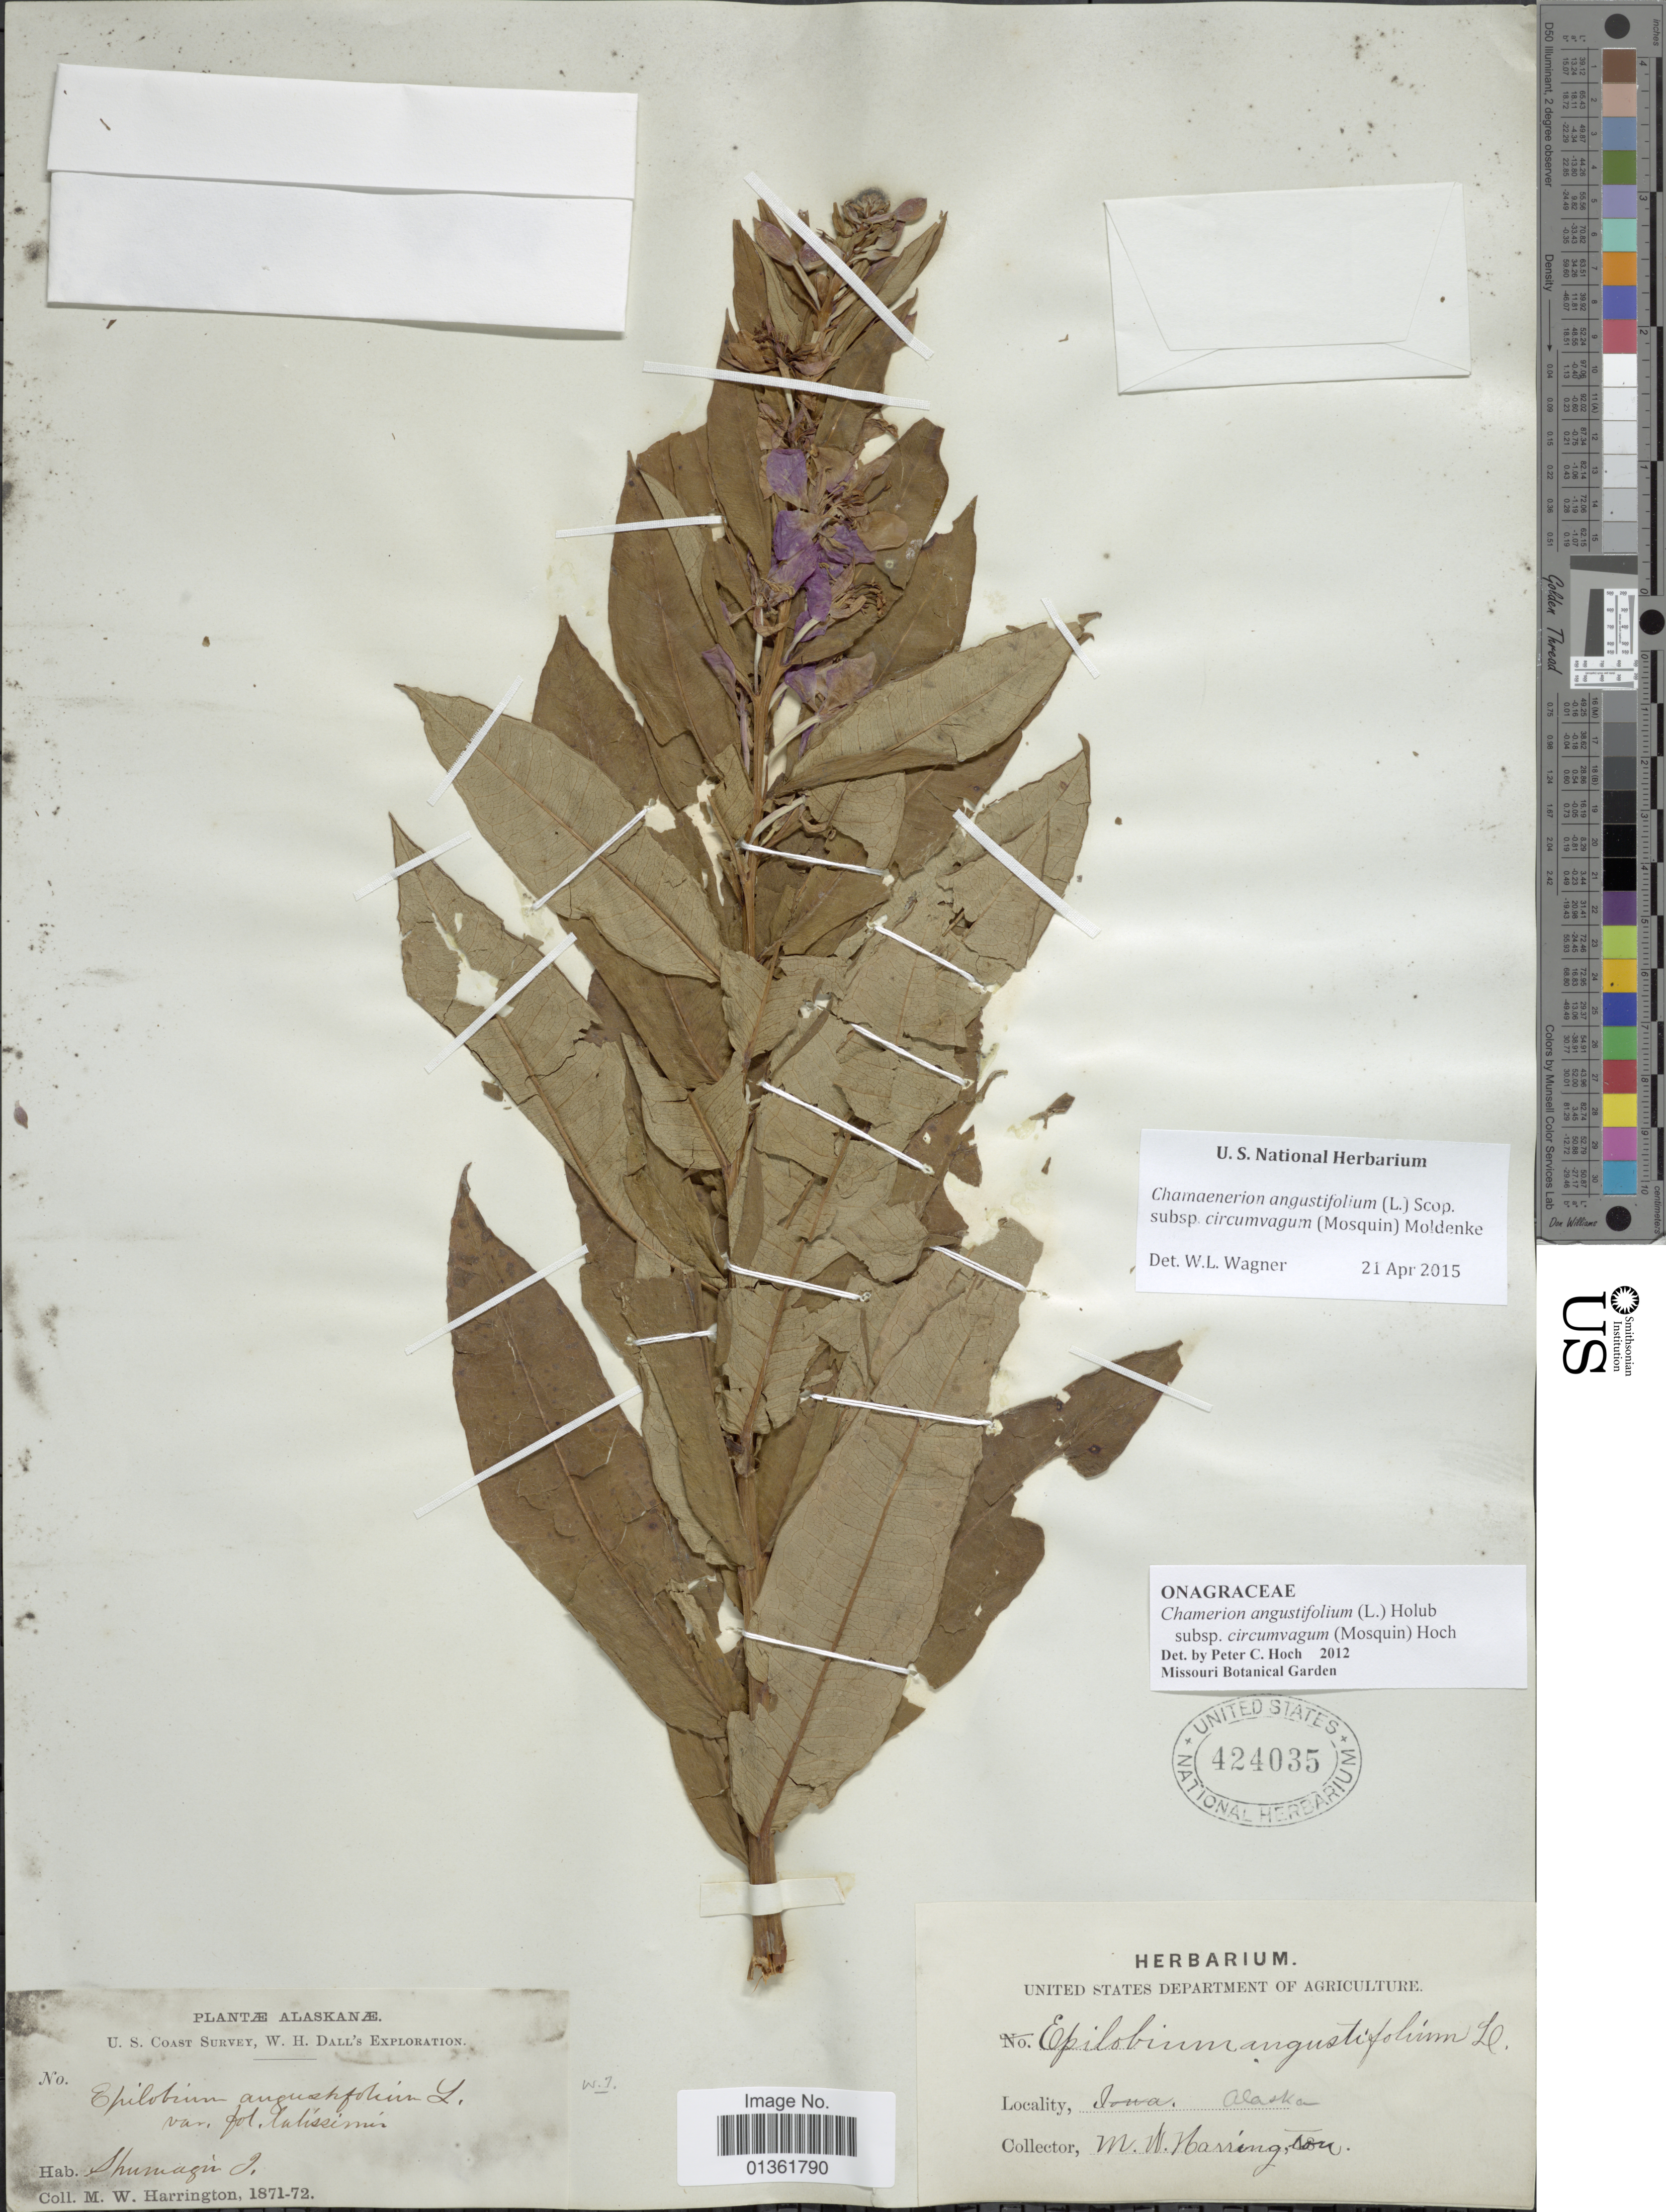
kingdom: Plantae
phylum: Tracheophyta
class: Magnoliopsida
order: Myrtales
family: Onagraceae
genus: Chamaenerion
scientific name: Chamaenerion angustifolium subsp. circumvagum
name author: (Mosquin) Moldenke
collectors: M. W. Harrington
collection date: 1871/1872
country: United States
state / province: Alaska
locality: Shumagin I.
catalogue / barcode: US 424035